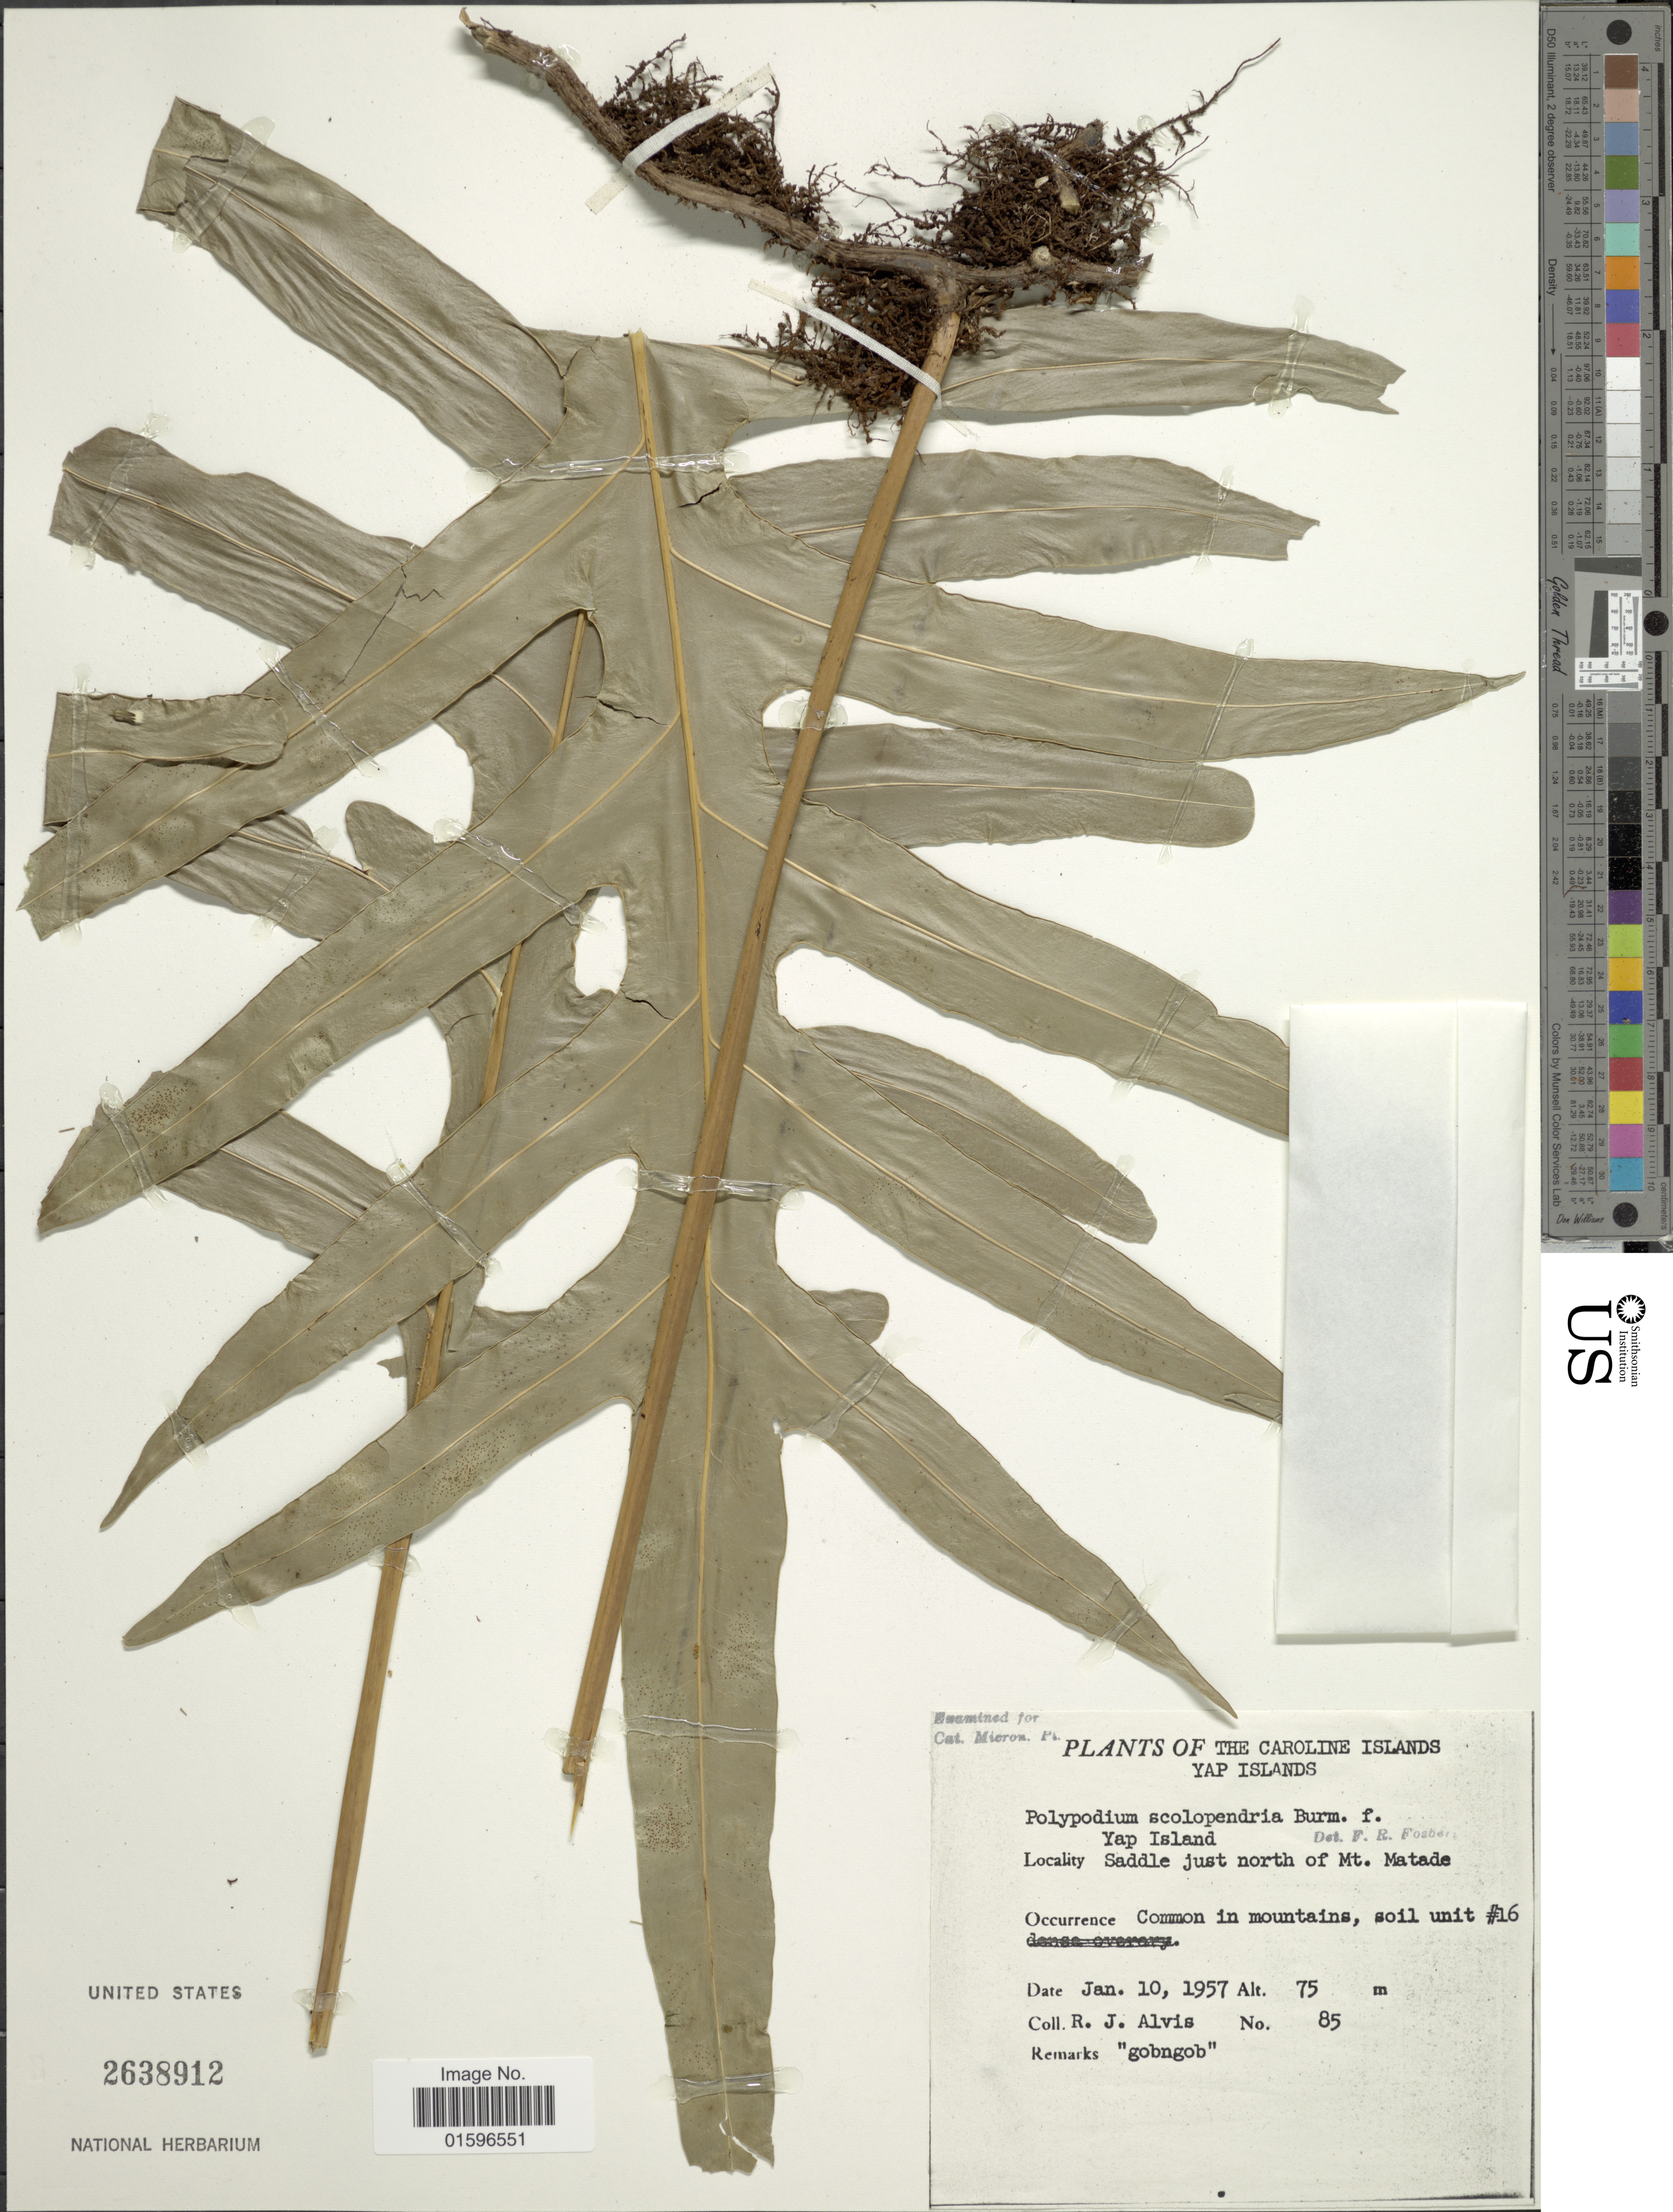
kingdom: Plantae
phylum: Tracheophyta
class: Polypodiopsida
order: Polypodiales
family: Polypodiaceae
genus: Polypodium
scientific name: Polypodium scolopendria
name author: Burm. f.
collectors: R. Alvis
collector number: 85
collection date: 1957-01-10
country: Micronesia, Federated States of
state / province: Yap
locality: Carolines Islands, saddle just north of Mt. Matade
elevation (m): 75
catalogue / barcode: US 2638912